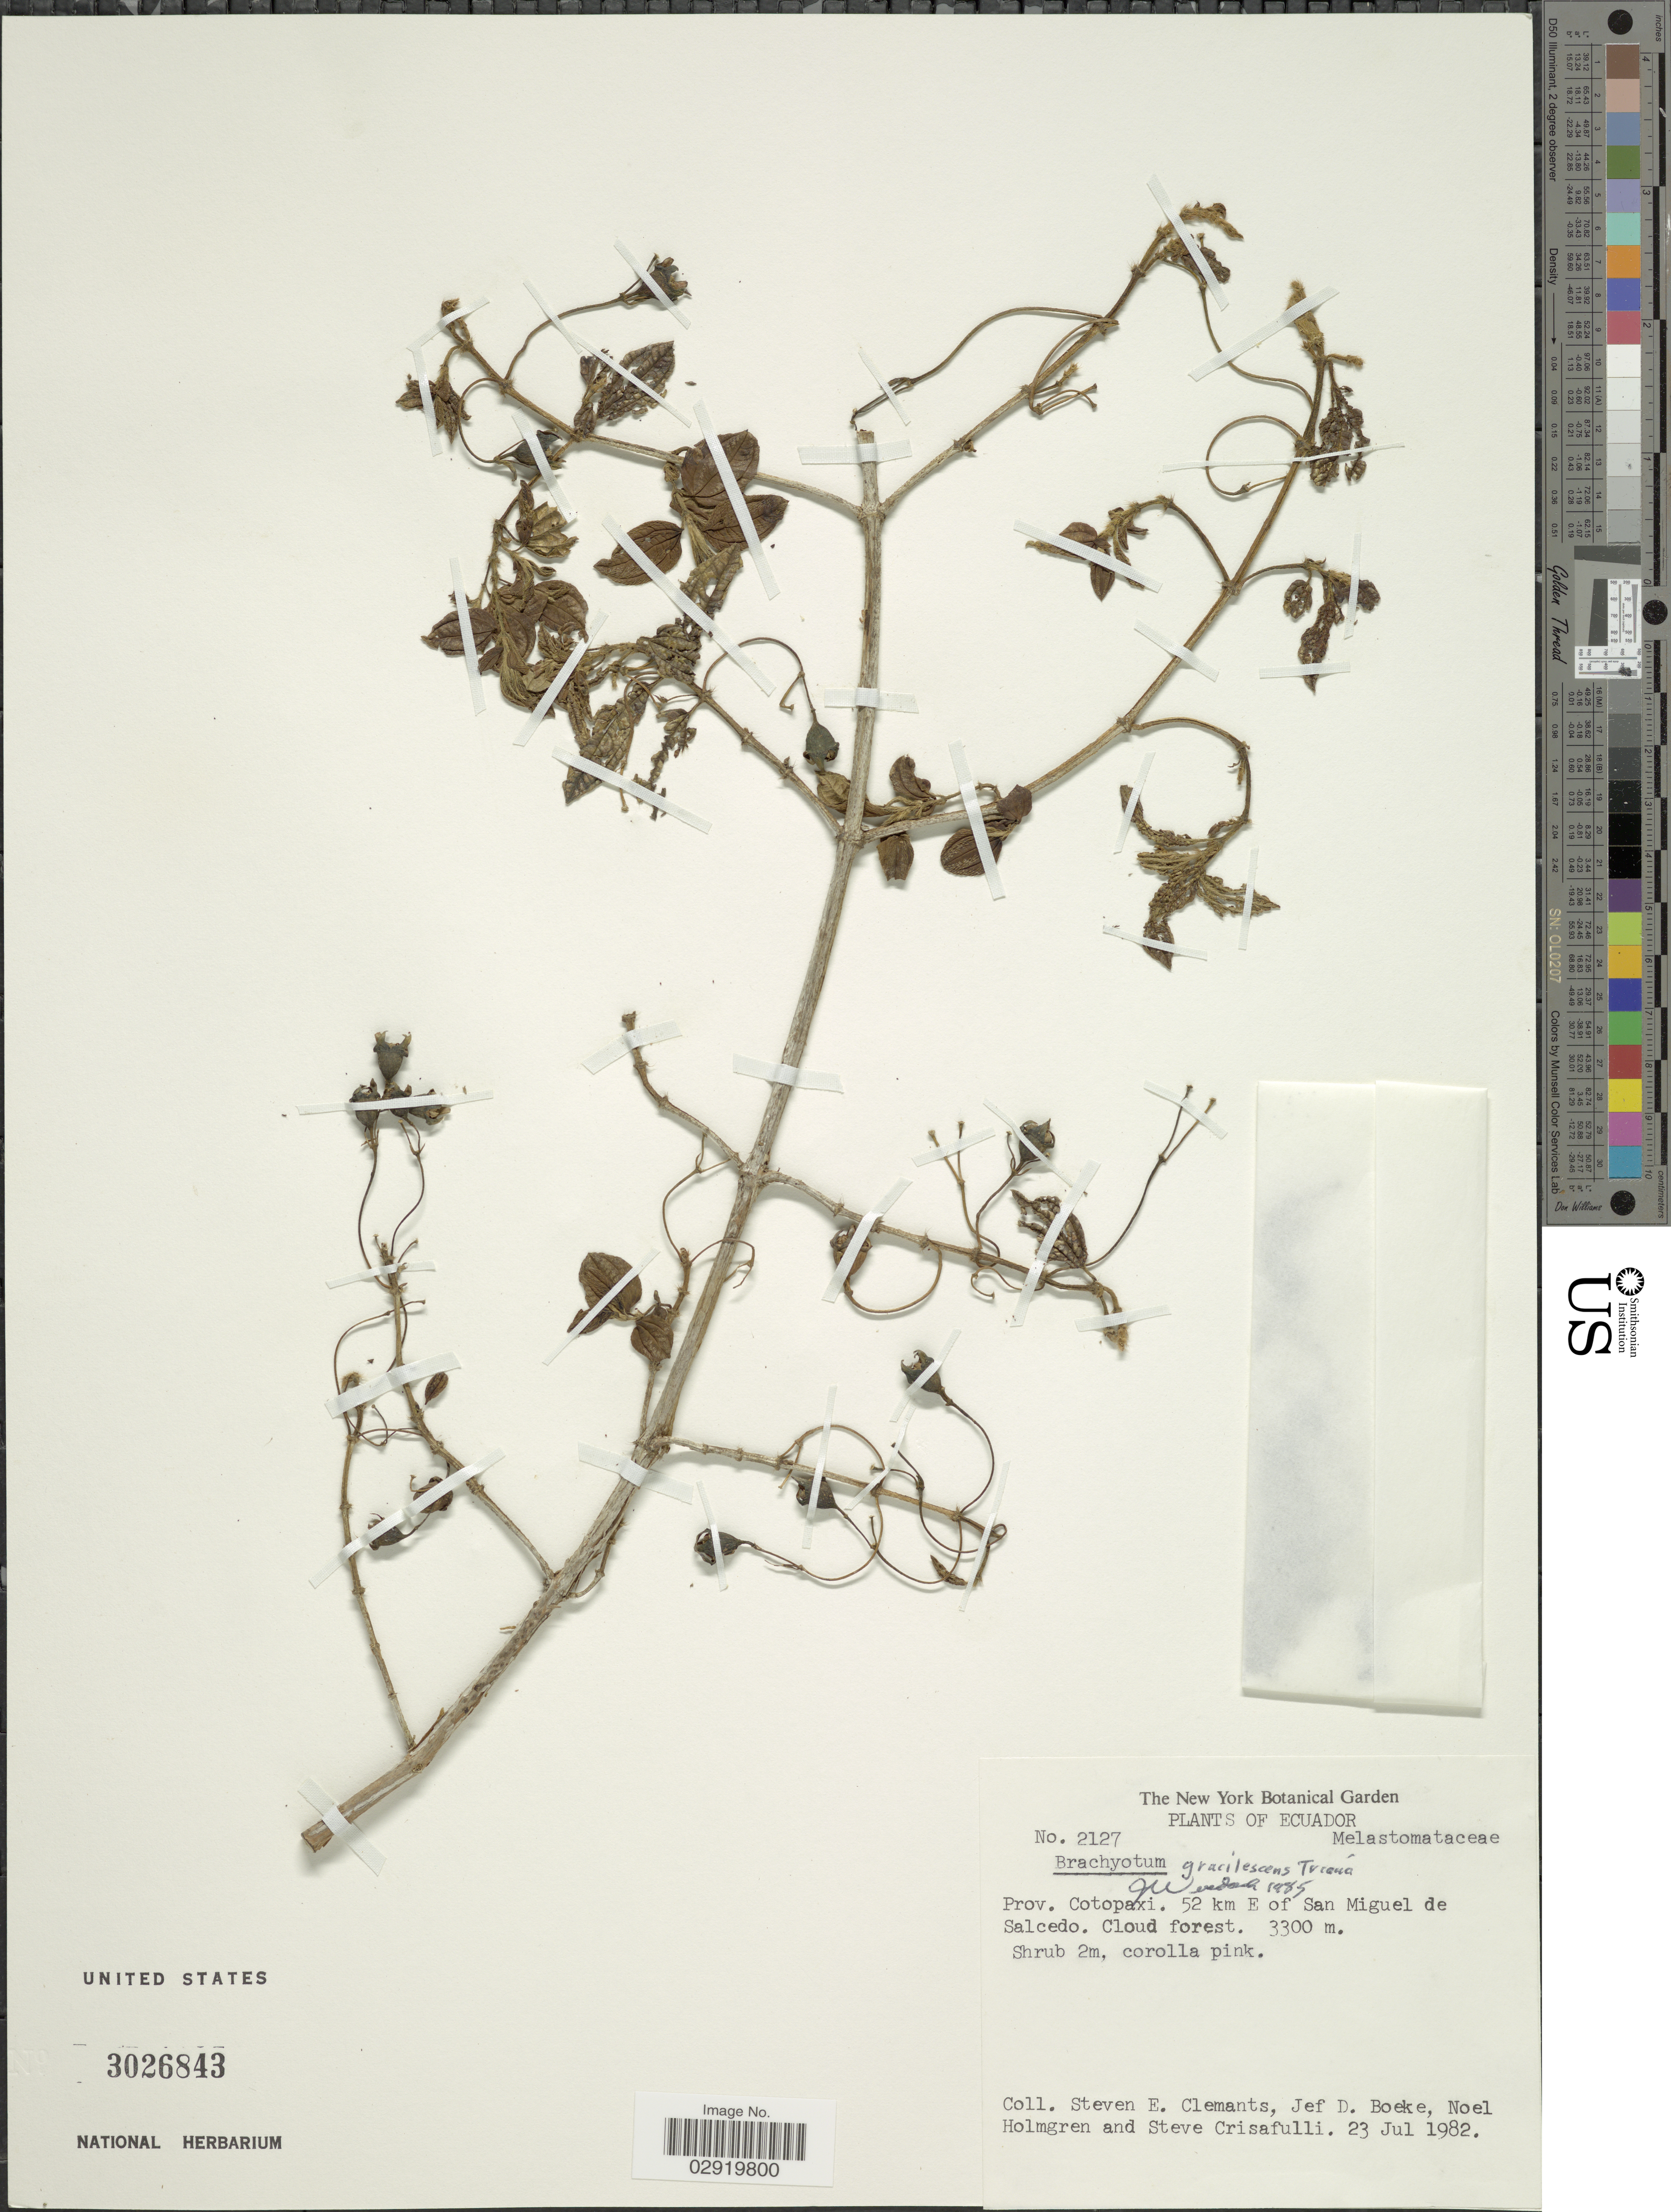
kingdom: Plantae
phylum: Tracheophyta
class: Magnoliopsida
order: Myrtales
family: Melastomataceae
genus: Brachyotum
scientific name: Brachyotum gracilescens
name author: Triana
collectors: S. Clemants, J. Boeke, N. H. Holmgren & S. Crisafulli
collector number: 2127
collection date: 1982-07-23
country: Ecuador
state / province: Cotopaxi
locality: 52 km E of San Miguel de Salcedo.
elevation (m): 3300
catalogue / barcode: US 3026843